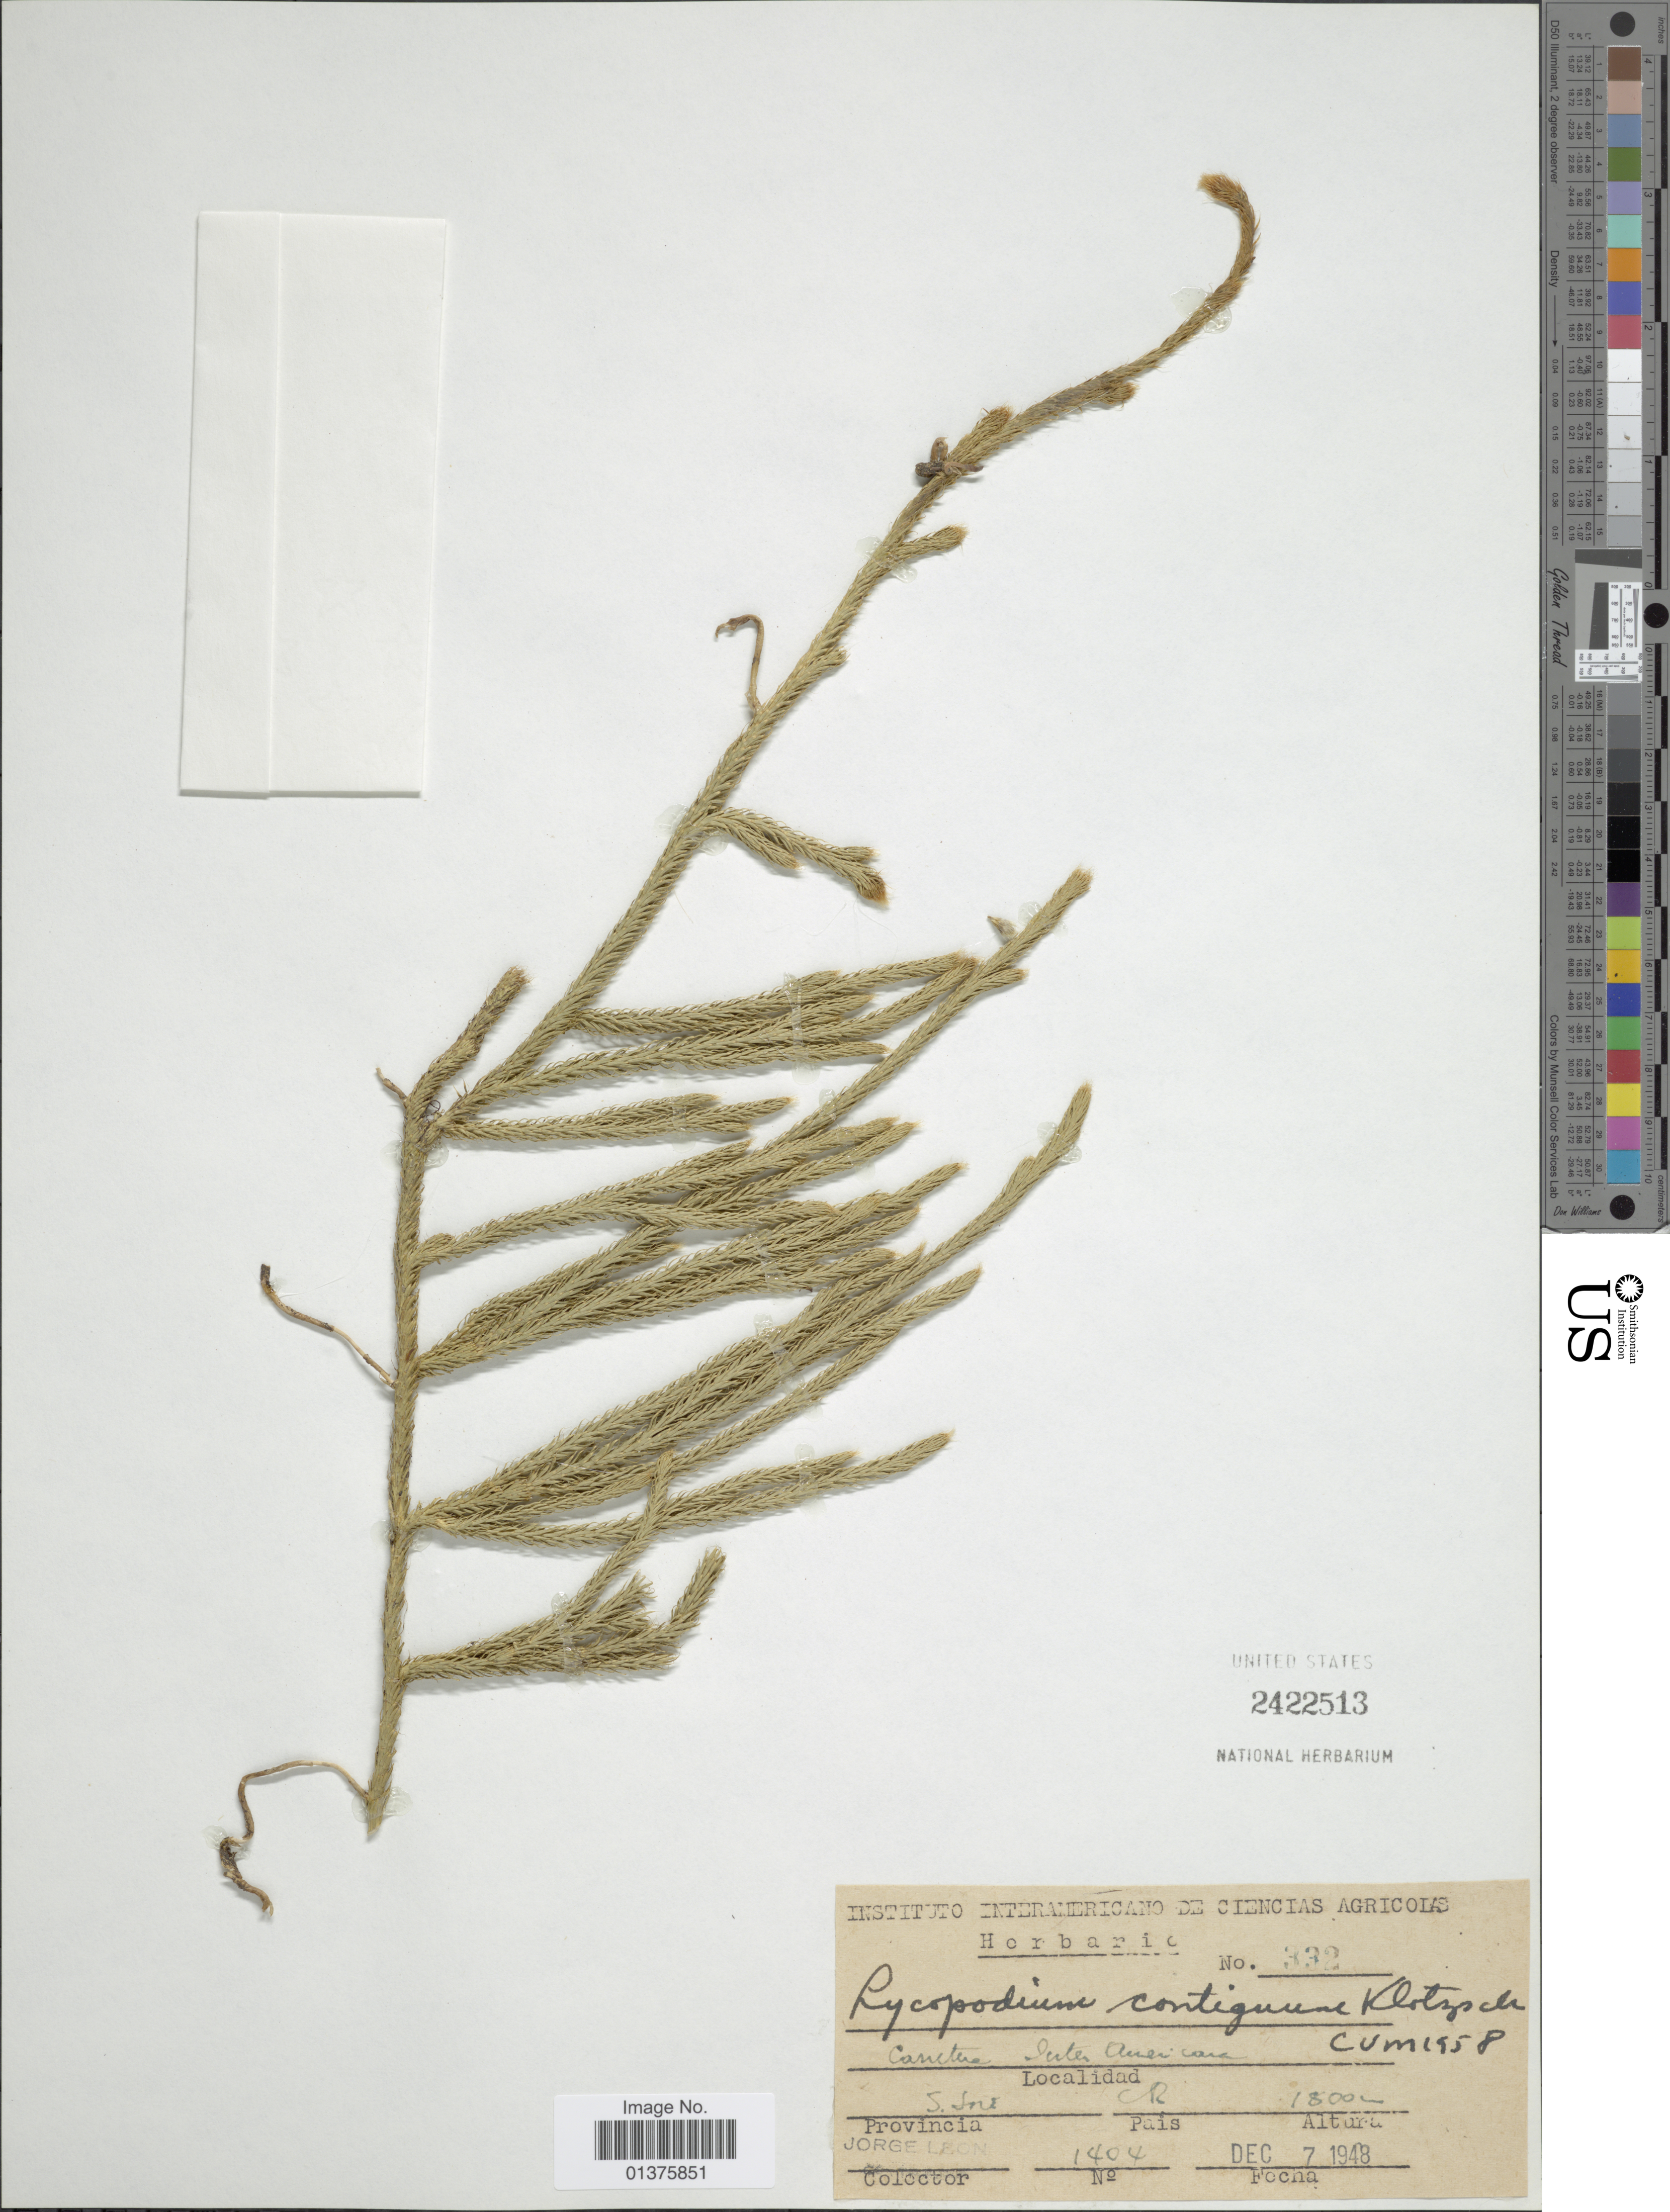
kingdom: Plantae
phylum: Tracheophyta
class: Lycopodiopsida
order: Lycopodiales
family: Lycopodiaceae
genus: Lycopodium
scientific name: Lycopodium clavatum subsp. contiguum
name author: (Klotzsch) B. Øllg.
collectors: J. León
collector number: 1404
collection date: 1948-12-07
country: Costa Rica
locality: S. Jose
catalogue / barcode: US 2422513